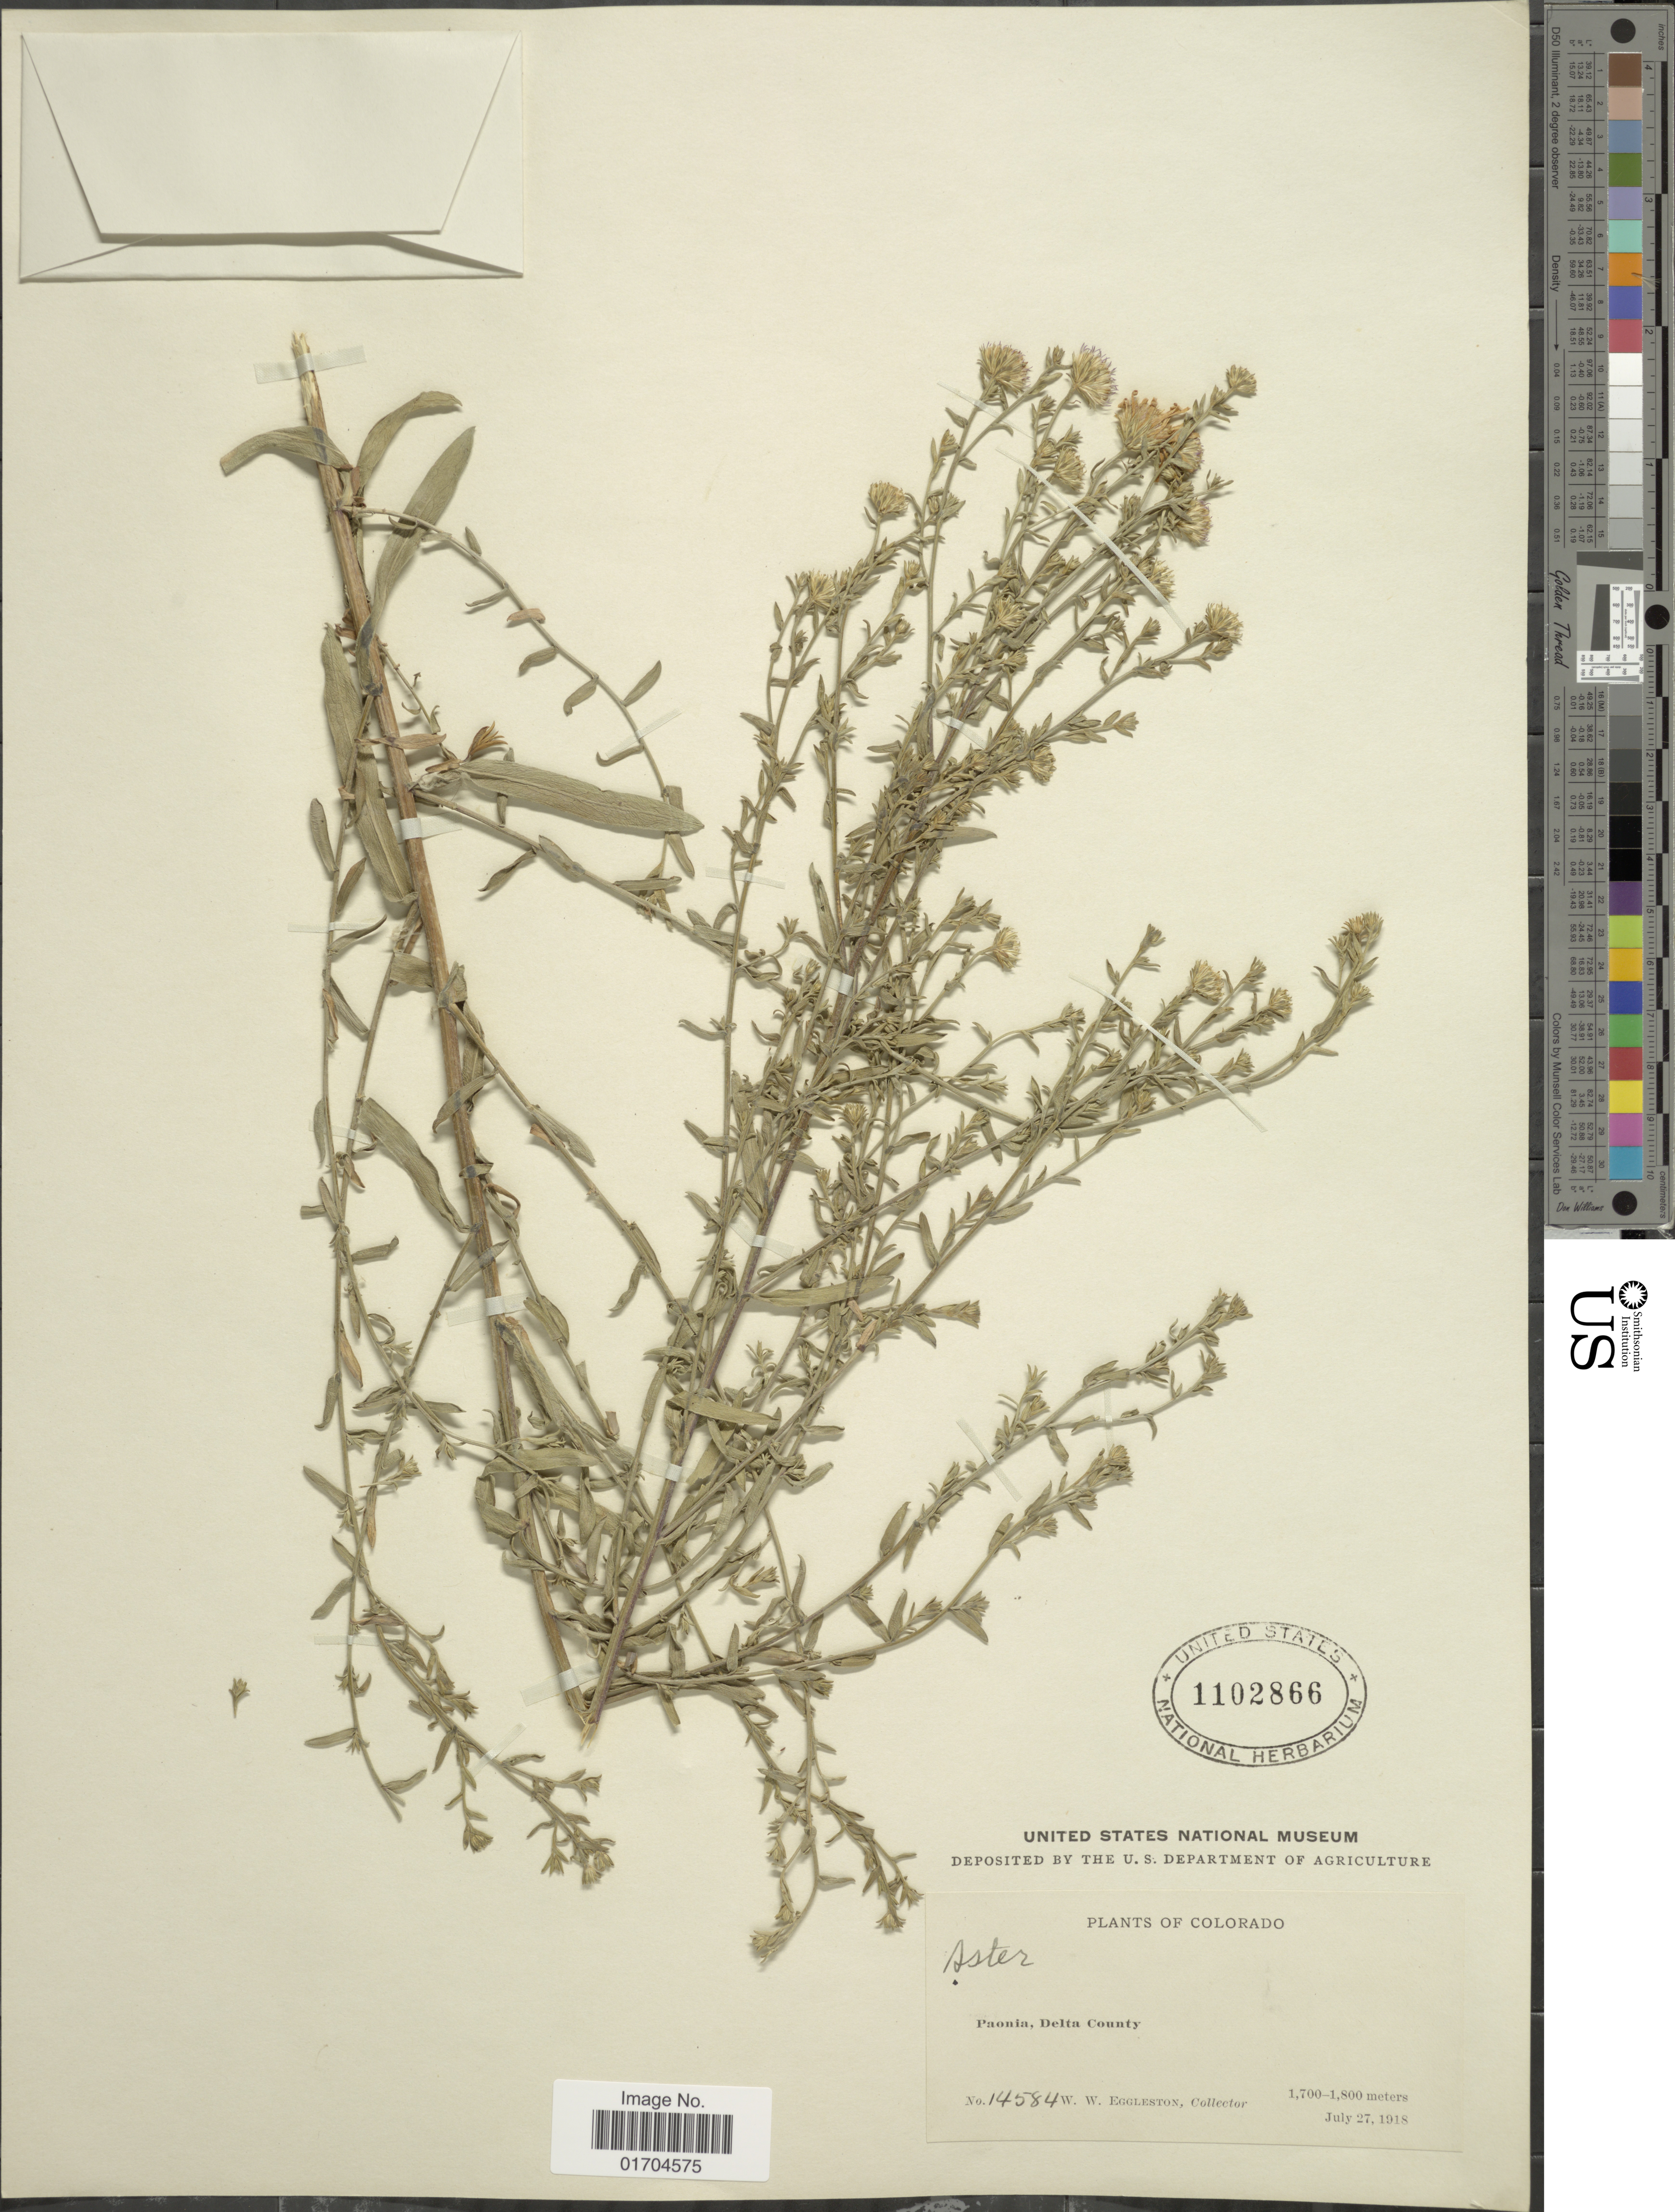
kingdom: Plantae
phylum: Tracheophyta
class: Magnoliopsida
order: Asterales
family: Asteraceae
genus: Symphyotrichum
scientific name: Symphyotrichum sp.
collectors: W. W. Eggleston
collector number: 14584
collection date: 1918-07-27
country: United States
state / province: Colorado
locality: Paonia, Delta County.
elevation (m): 1700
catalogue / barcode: US 1102866